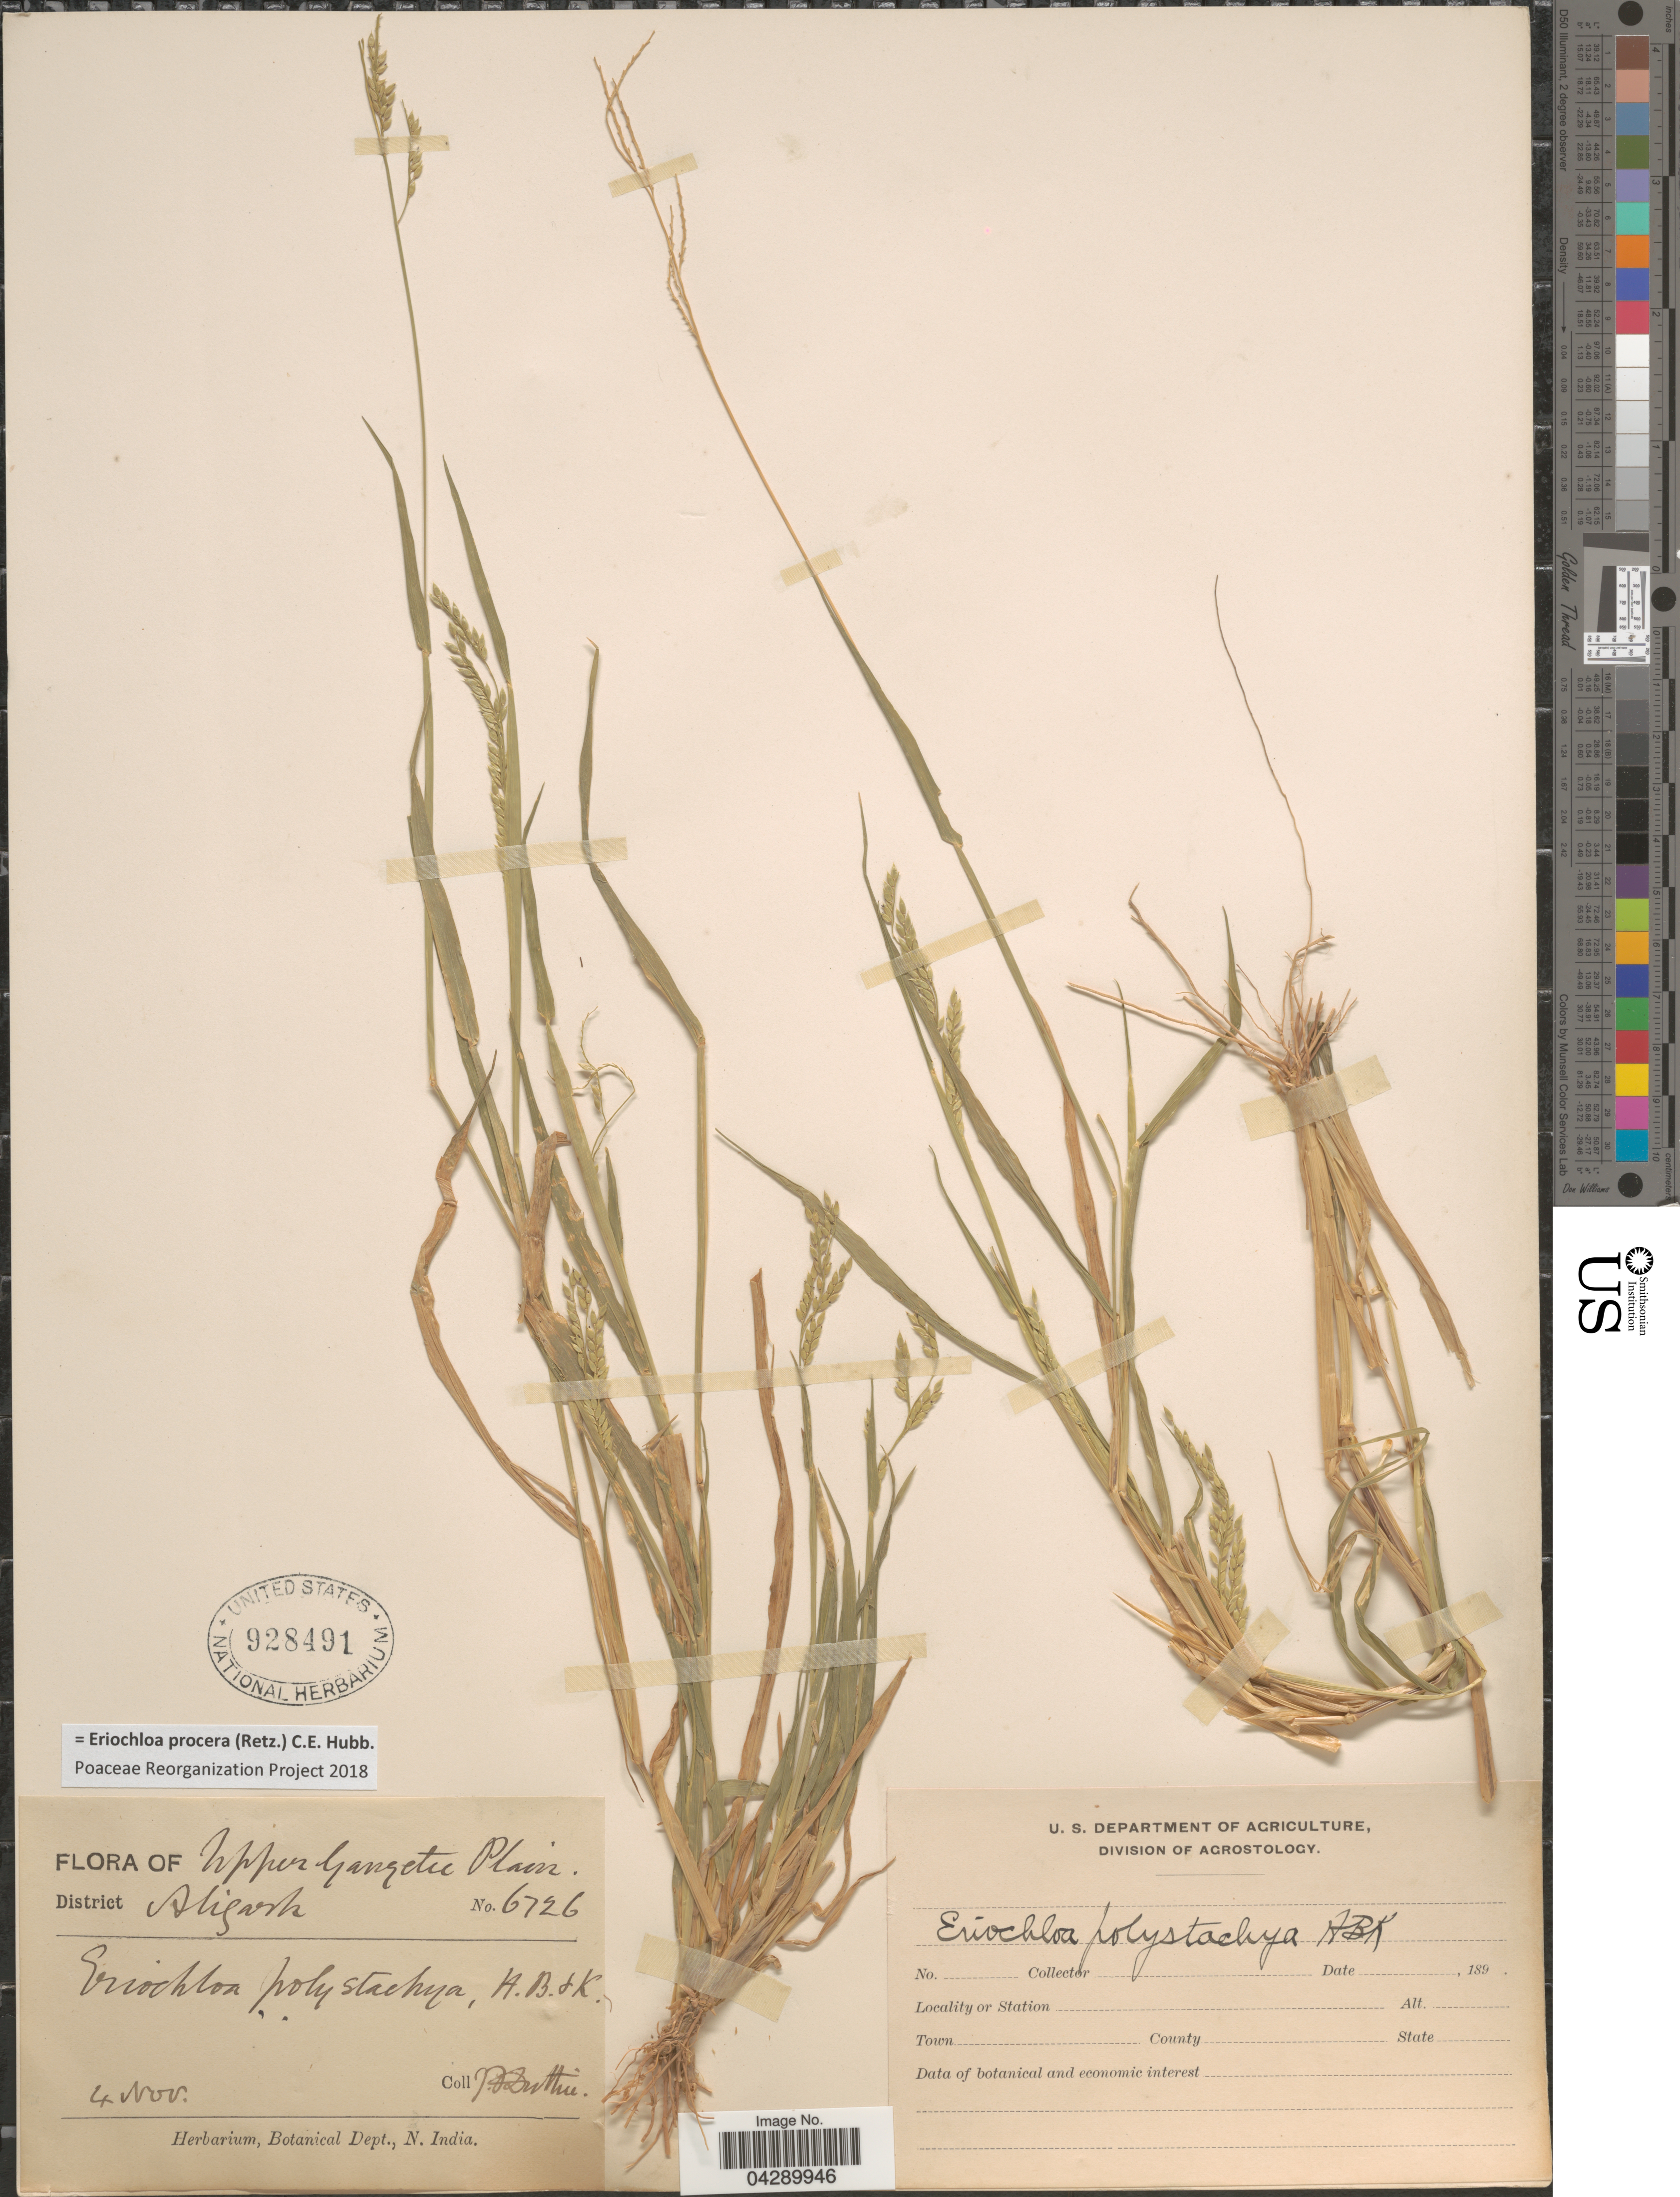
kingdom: Plantae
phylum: Tracheophyta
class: Liliopsida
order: Poales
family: Poaceae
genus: Eriochloa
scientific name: Eriochloa procera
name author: (Retz.) C.E. Hubb.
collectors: J. F. Duthie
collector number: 6726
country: India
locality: Upper Gangetee Plain. District Aligarh.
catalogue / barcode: US 928491